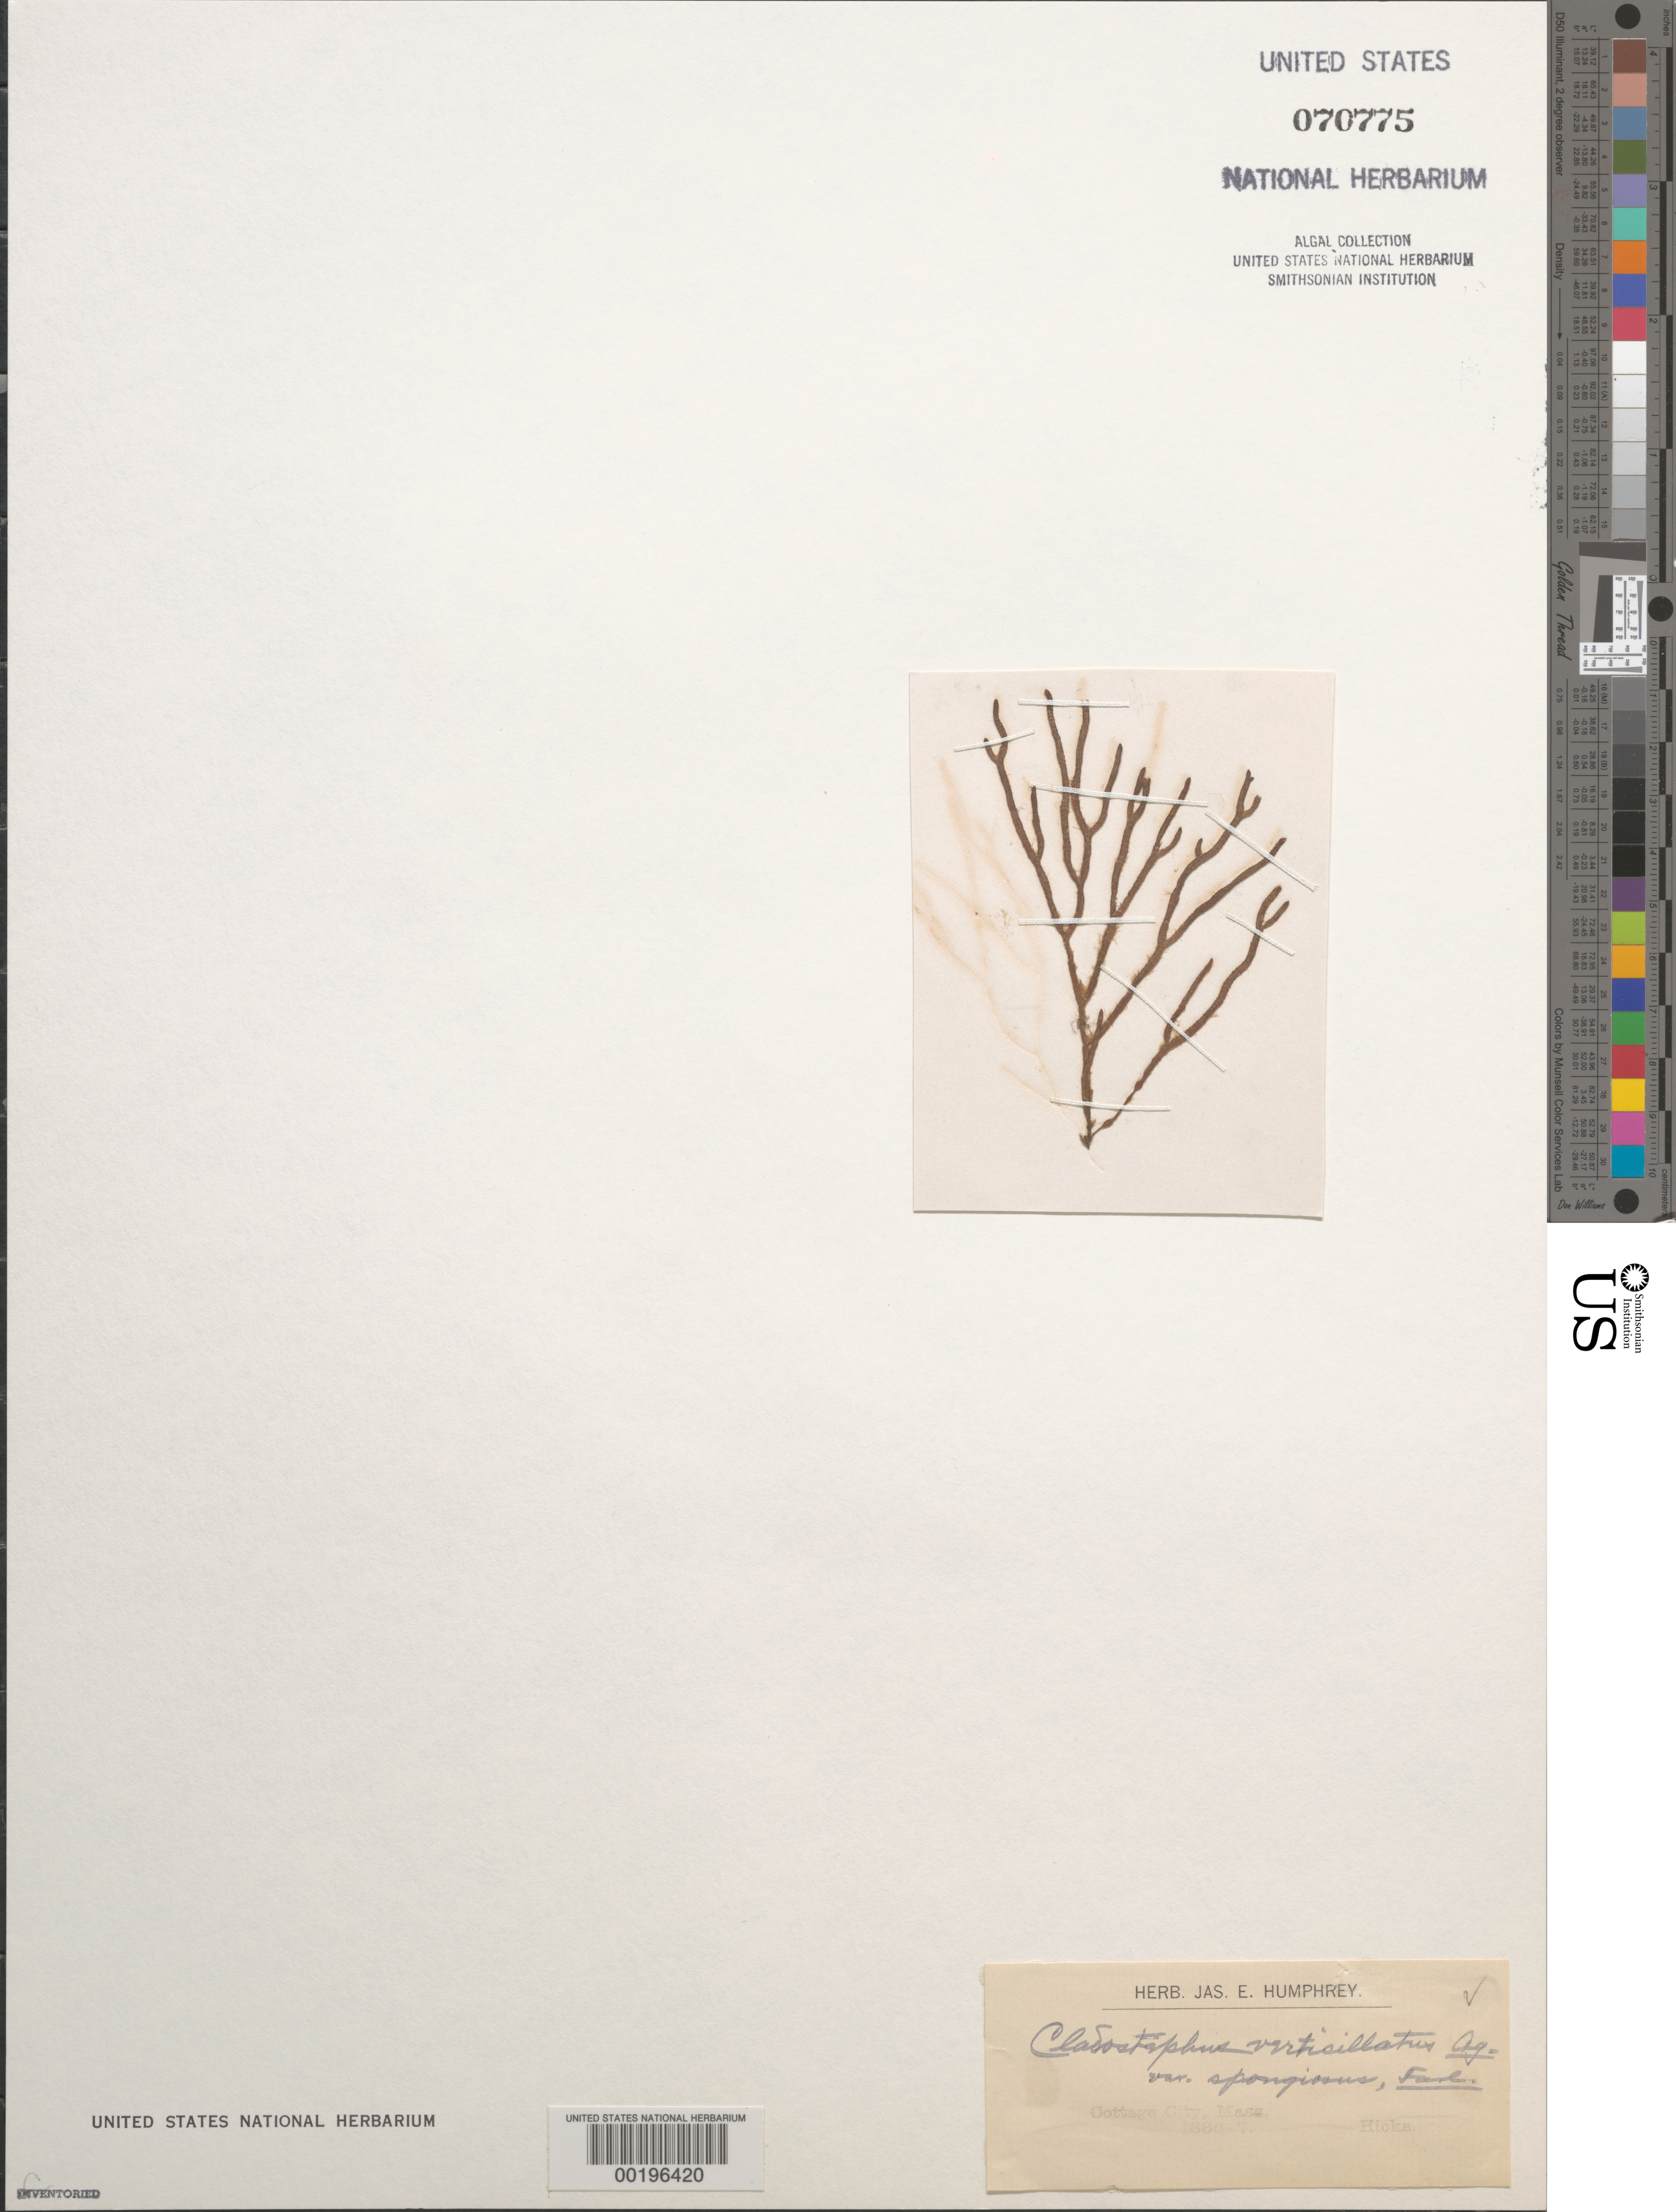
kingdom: Chromista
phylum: Ochrophyta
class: Phaeophyceae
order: Sphacelariales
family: Cladostephaceae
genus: Cladostephus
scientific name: Cladostephus hirsutus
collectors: -. Hicks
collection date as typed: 1886 or -- --- 1887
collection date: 1886 or 1887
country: United States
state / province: Massachusetts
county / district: Dukes County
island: Martha's Vineyard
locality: Cottage City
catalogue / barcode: US 70775